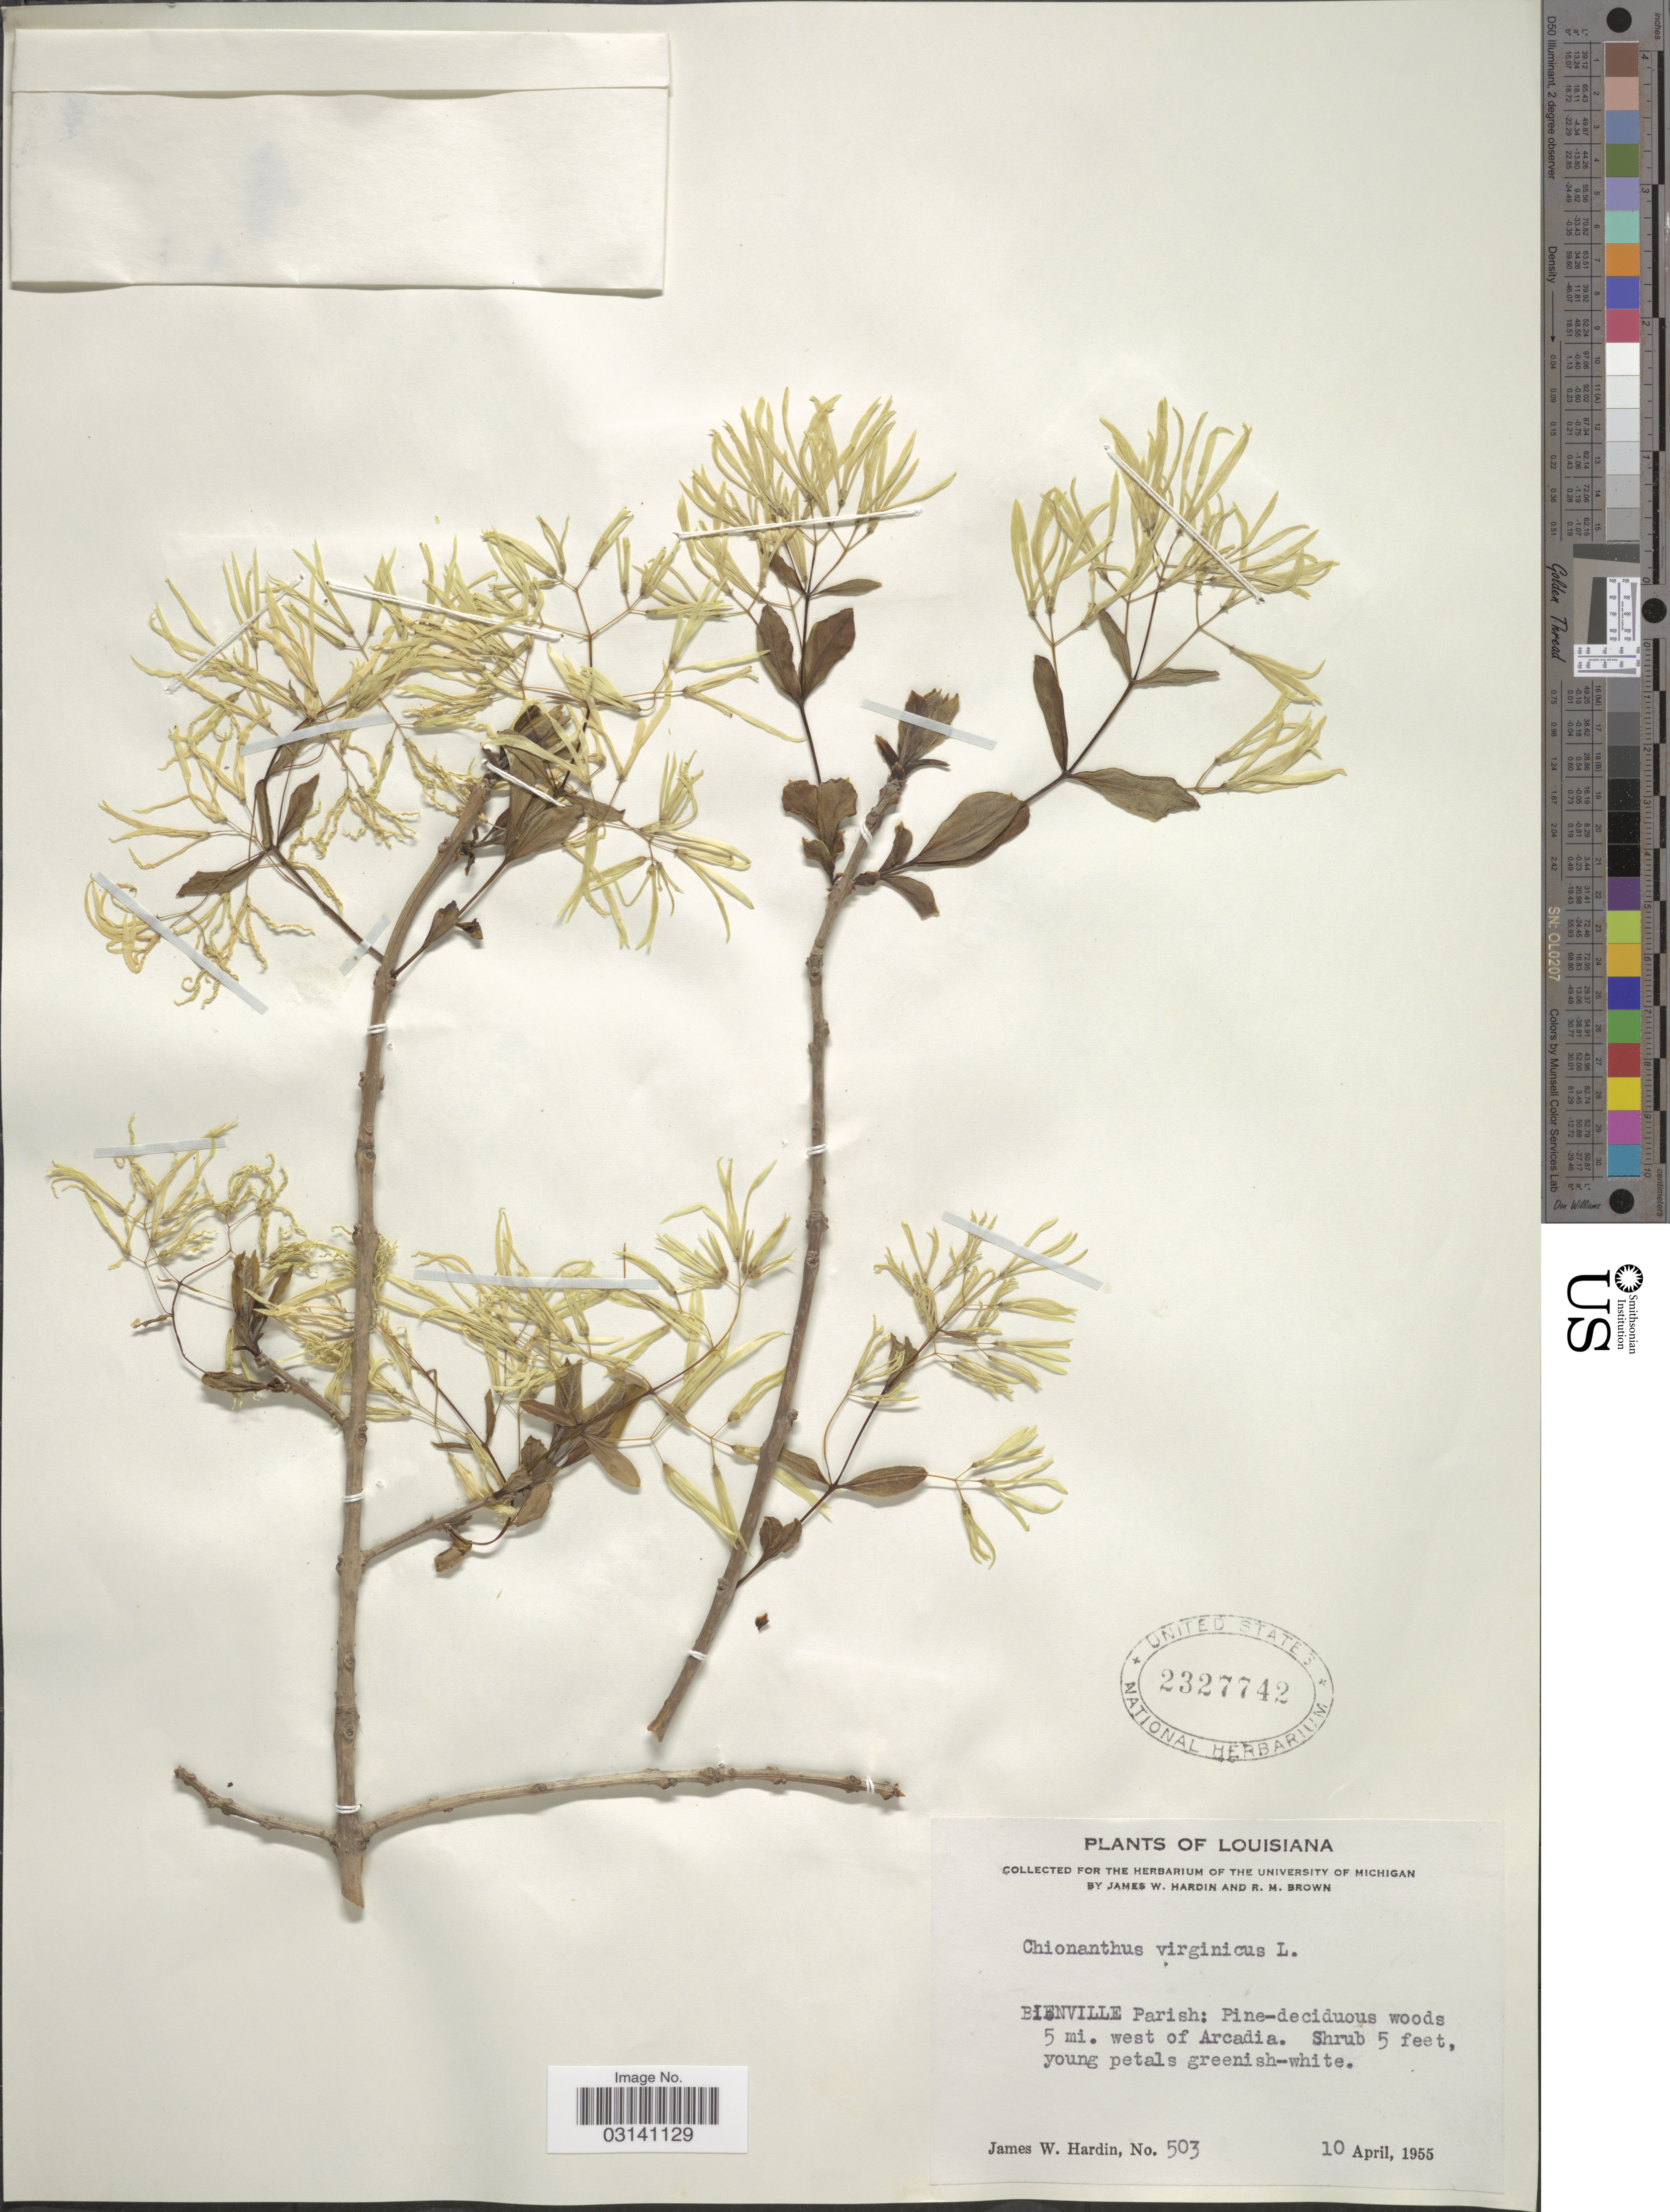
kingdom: Plantae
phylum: Tracheophyta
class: Magnoliopsida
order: Lamiales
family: Oleaceae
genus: Chionanthus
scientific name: Chionanthus virginicus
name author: L.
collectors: J. Hardin & R. Brown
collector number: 503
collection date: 1955-04-10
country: United States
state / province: Louisiana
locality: Bienville Parish: 5 mi. west of Arcadia.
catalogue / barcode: US 2327742